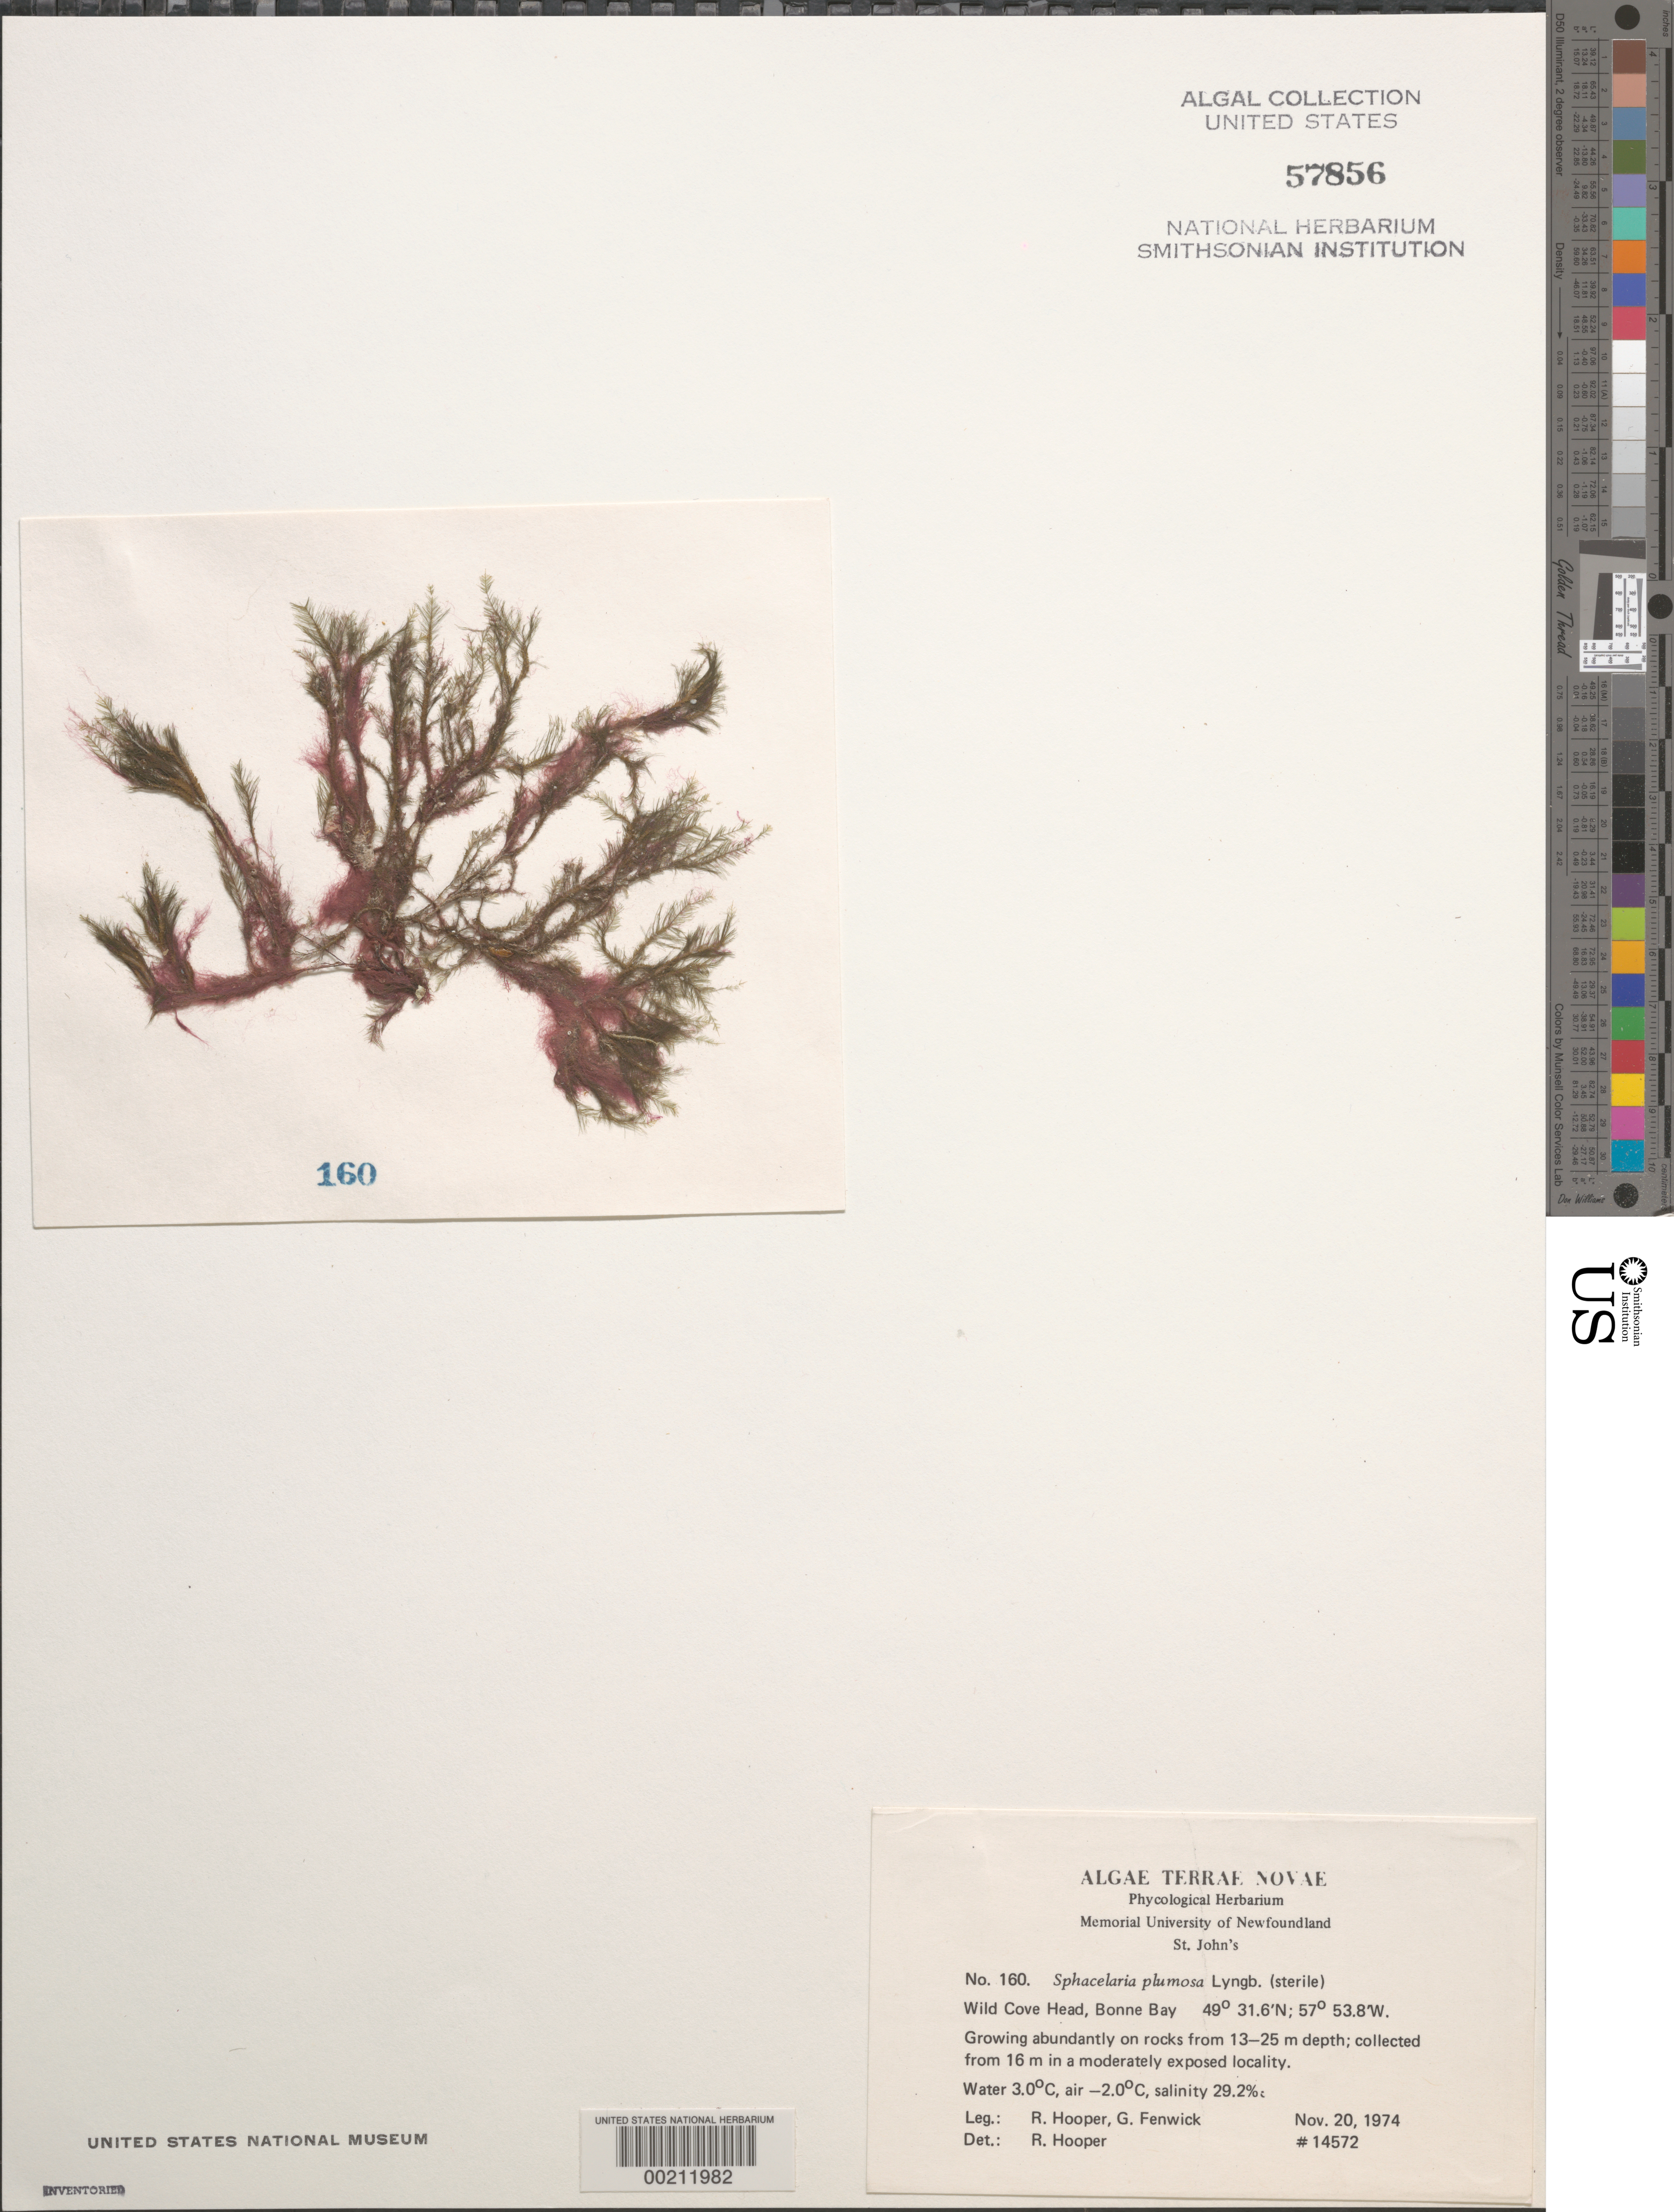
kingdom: Chromista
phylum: Ochrophyta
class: Phaeophyceae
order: Sphacelariales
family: Sphacelariaceae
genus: Chaetopteris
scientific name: Chaetopteris plumosa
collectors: R. G. Hooper & G. Fenwick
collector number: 14572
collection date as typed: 20 Nov 1974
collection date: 1974-11-20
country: Canada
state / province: Newfoundland and Labrador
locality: Wild Cove Head, Bonne Bay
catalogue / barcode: US 57856